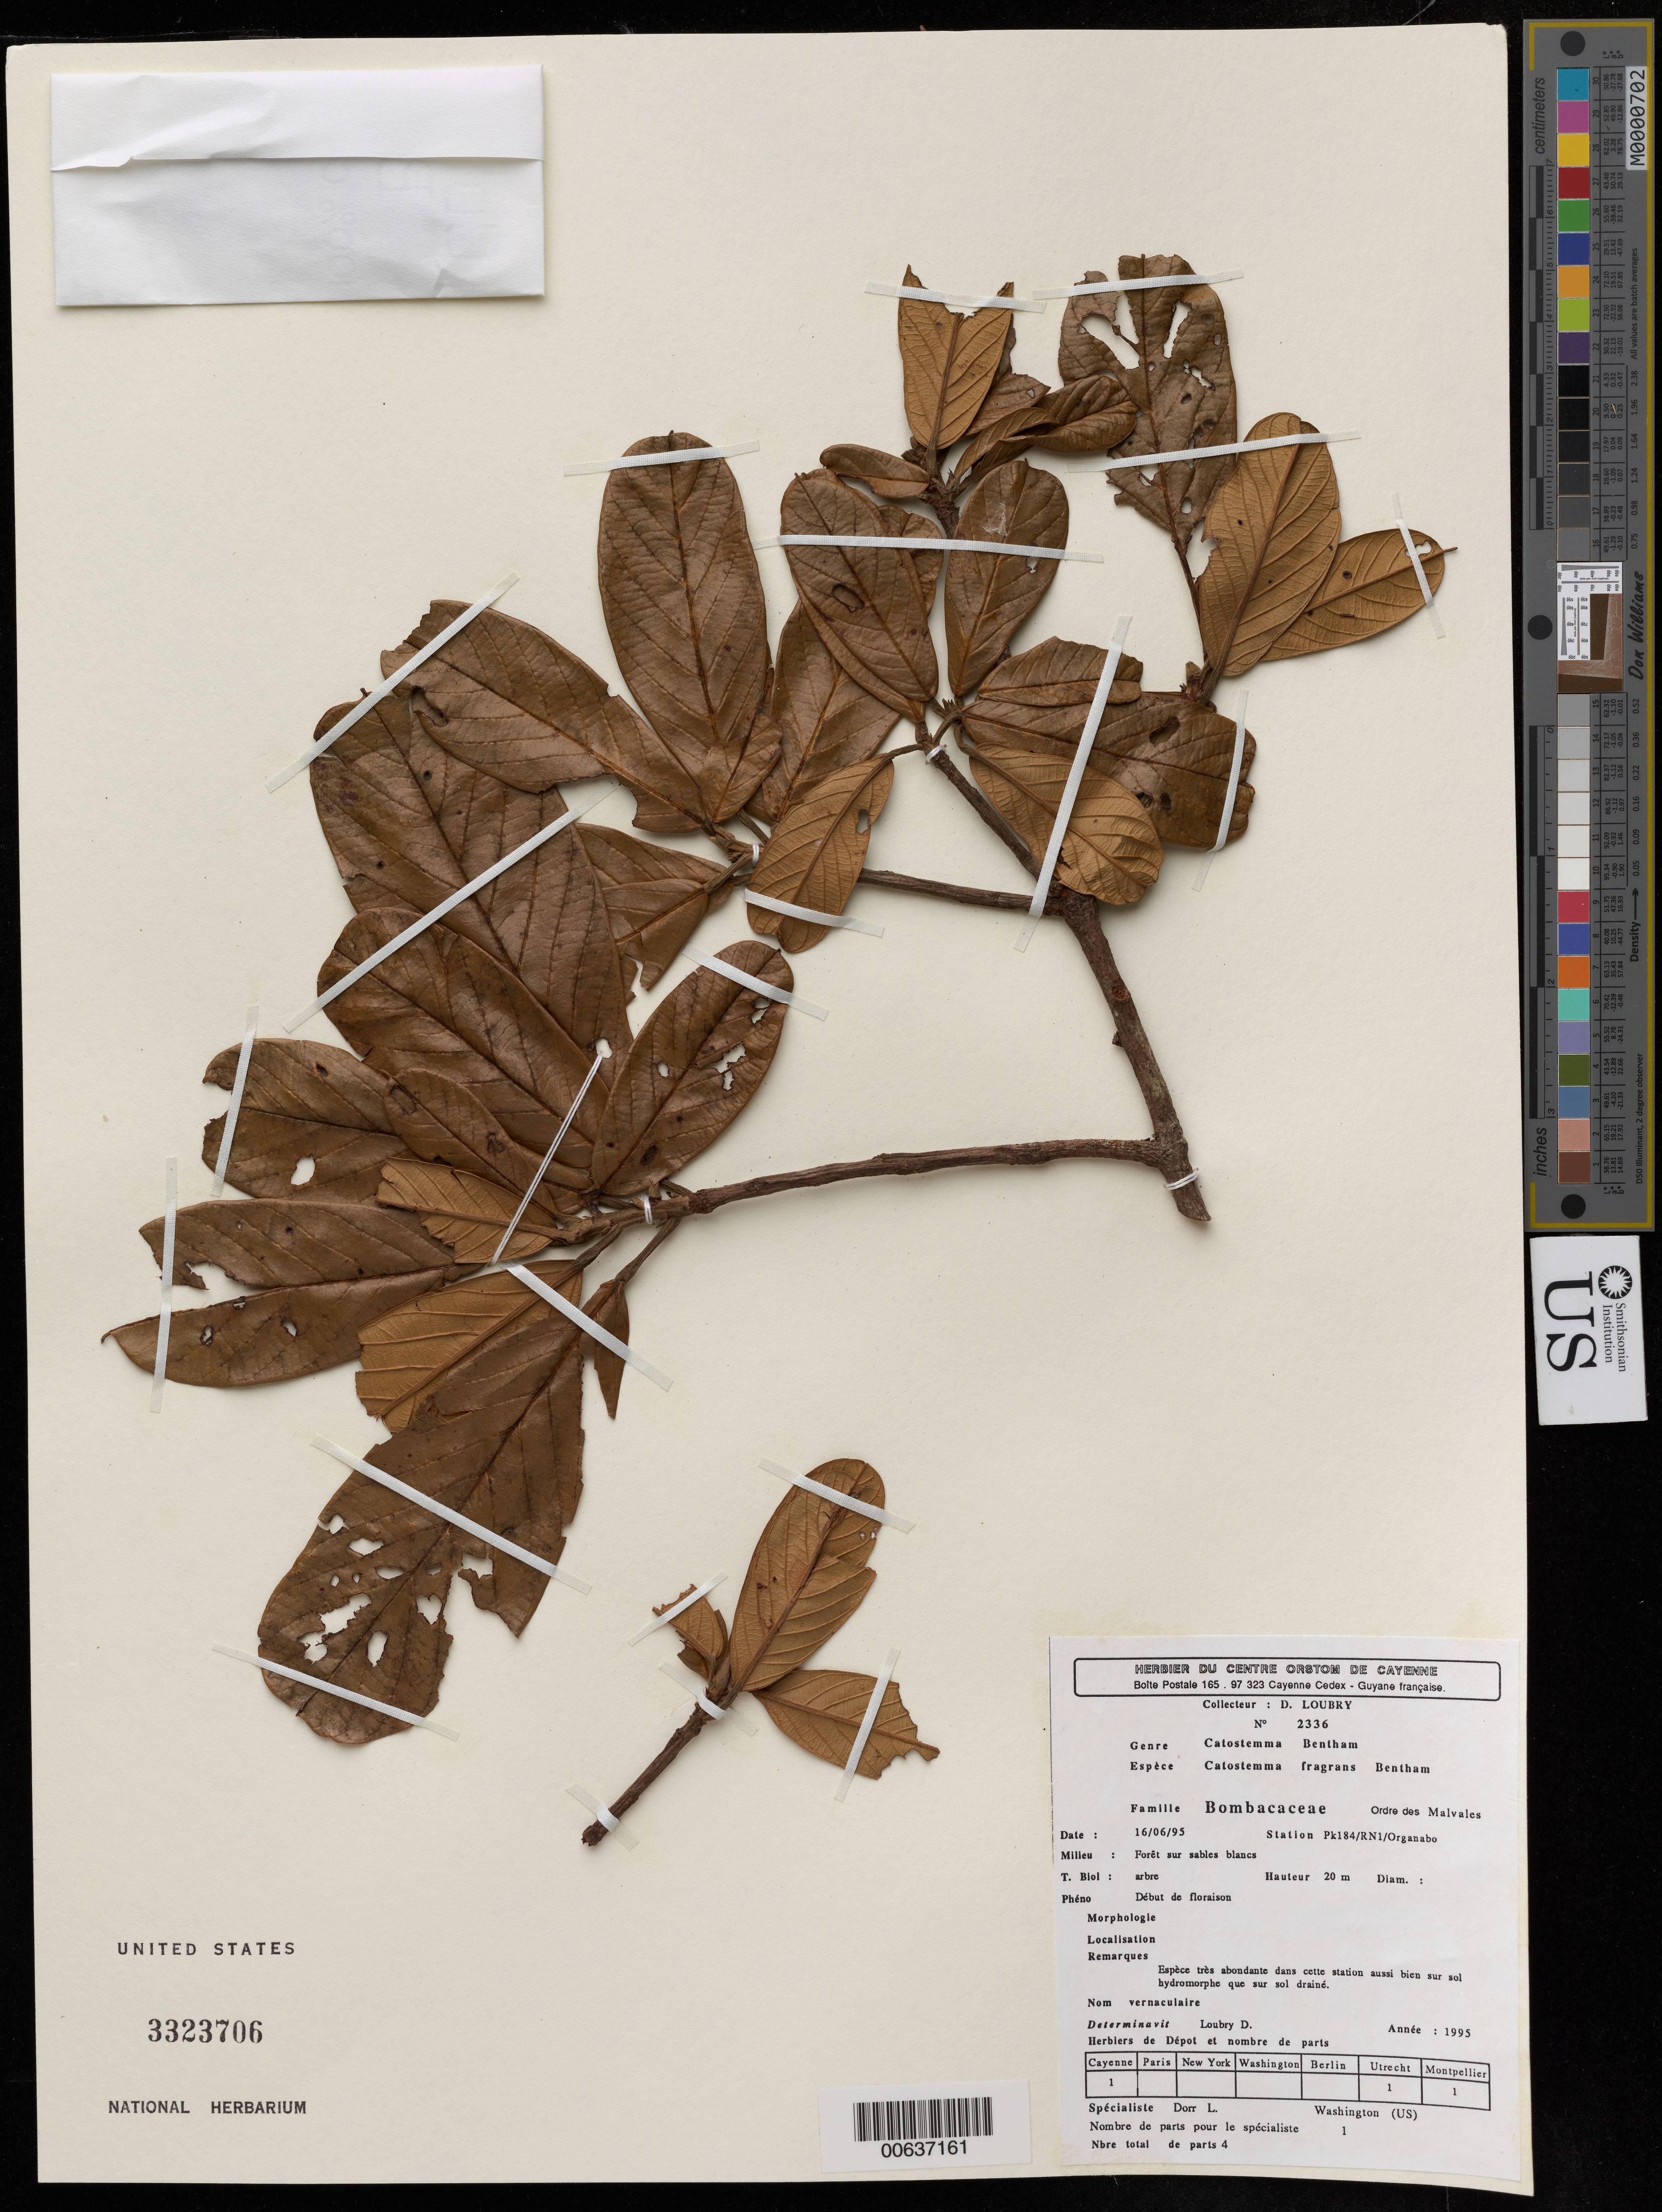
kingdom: Plantae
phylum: Tracheophyta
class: Magnoliopsida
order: Malvales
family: Malvaceae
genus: Catostemma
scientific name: Catostemma fragrans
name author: Benth.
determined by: Loubry, D.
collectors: D. Loubry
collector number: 2336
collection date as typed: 16-Jun-95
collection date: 1995-06-16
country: French Guiana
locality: Station Pk184/RN1/Organabo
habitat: Foret sur sable blancs; tres abondante dans cette station aussi bien sur sol hydromorphe que sur sol draine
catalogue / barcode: US 3323706